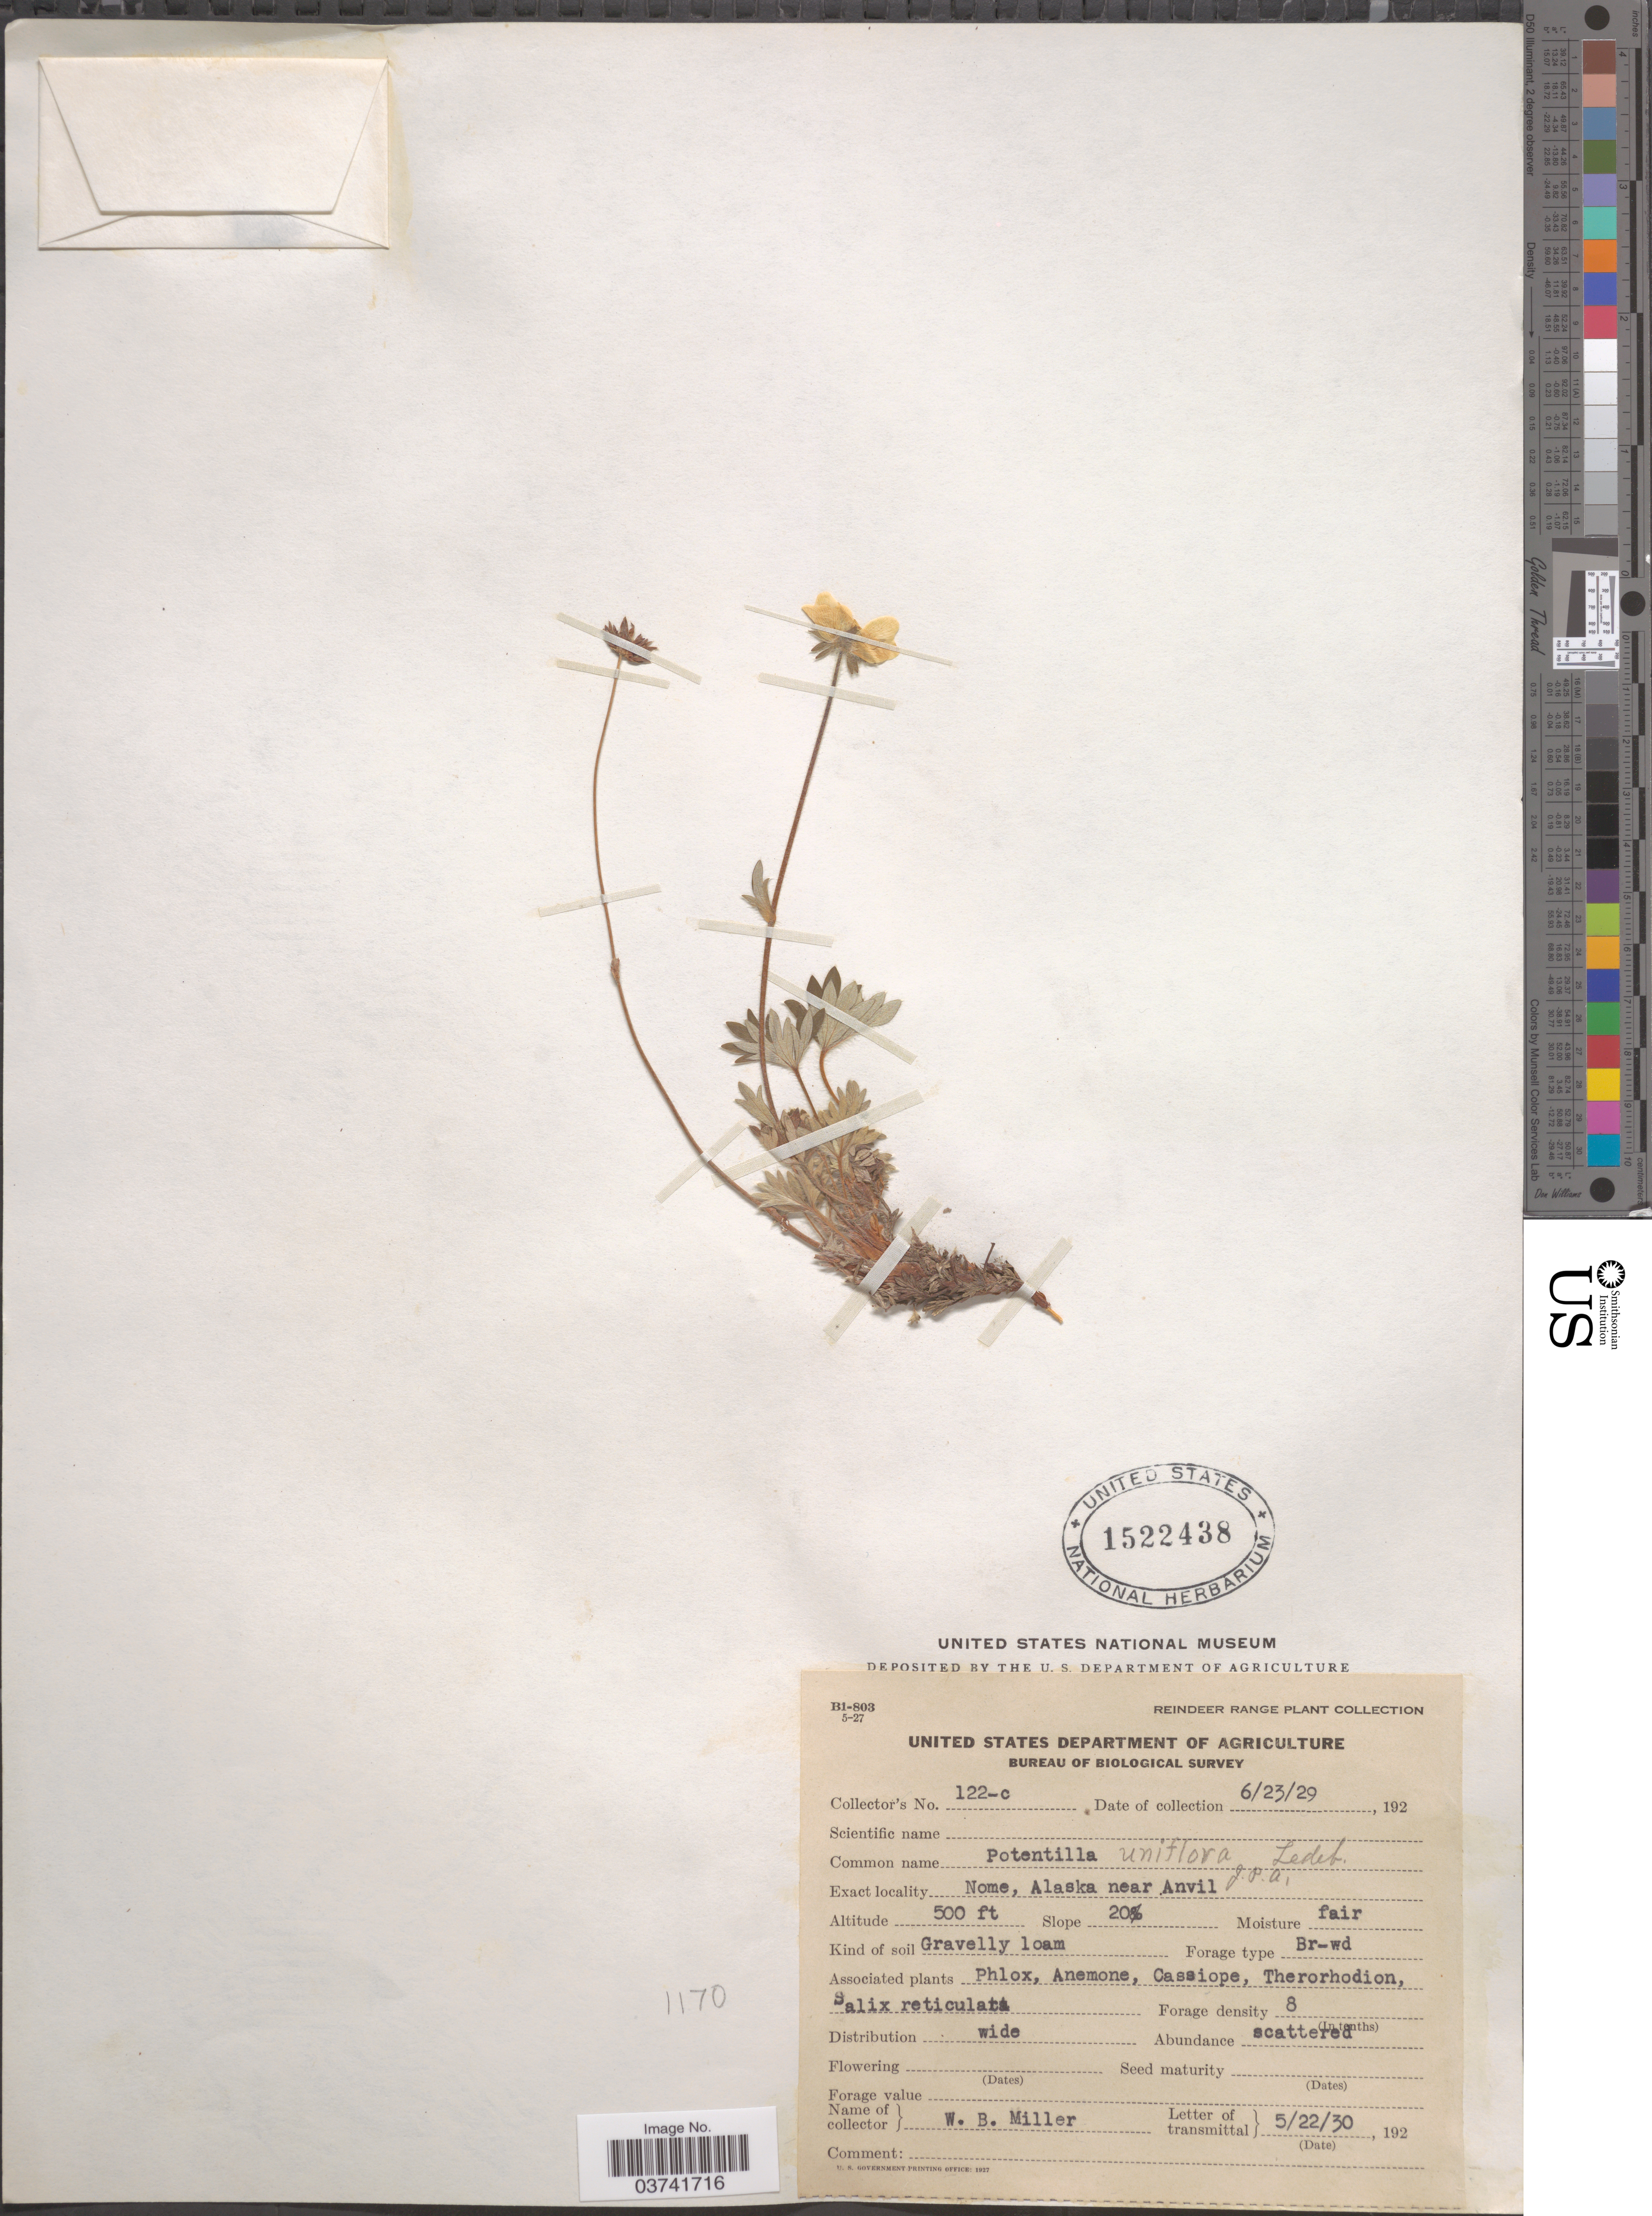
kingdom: Plantae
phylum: Tracheophyta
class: Magnoliopsida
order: Rosales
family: Rosaceae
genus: Potentilla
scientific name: Potentilla uniflora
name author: Ledeb.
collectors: W. Miller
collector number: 122-c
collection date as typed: Transcribed d/m/y: 23/6/29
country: United States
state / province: Alaska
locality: Nome, Alaska near Anvil.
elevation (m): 152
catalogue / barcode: US 1522438